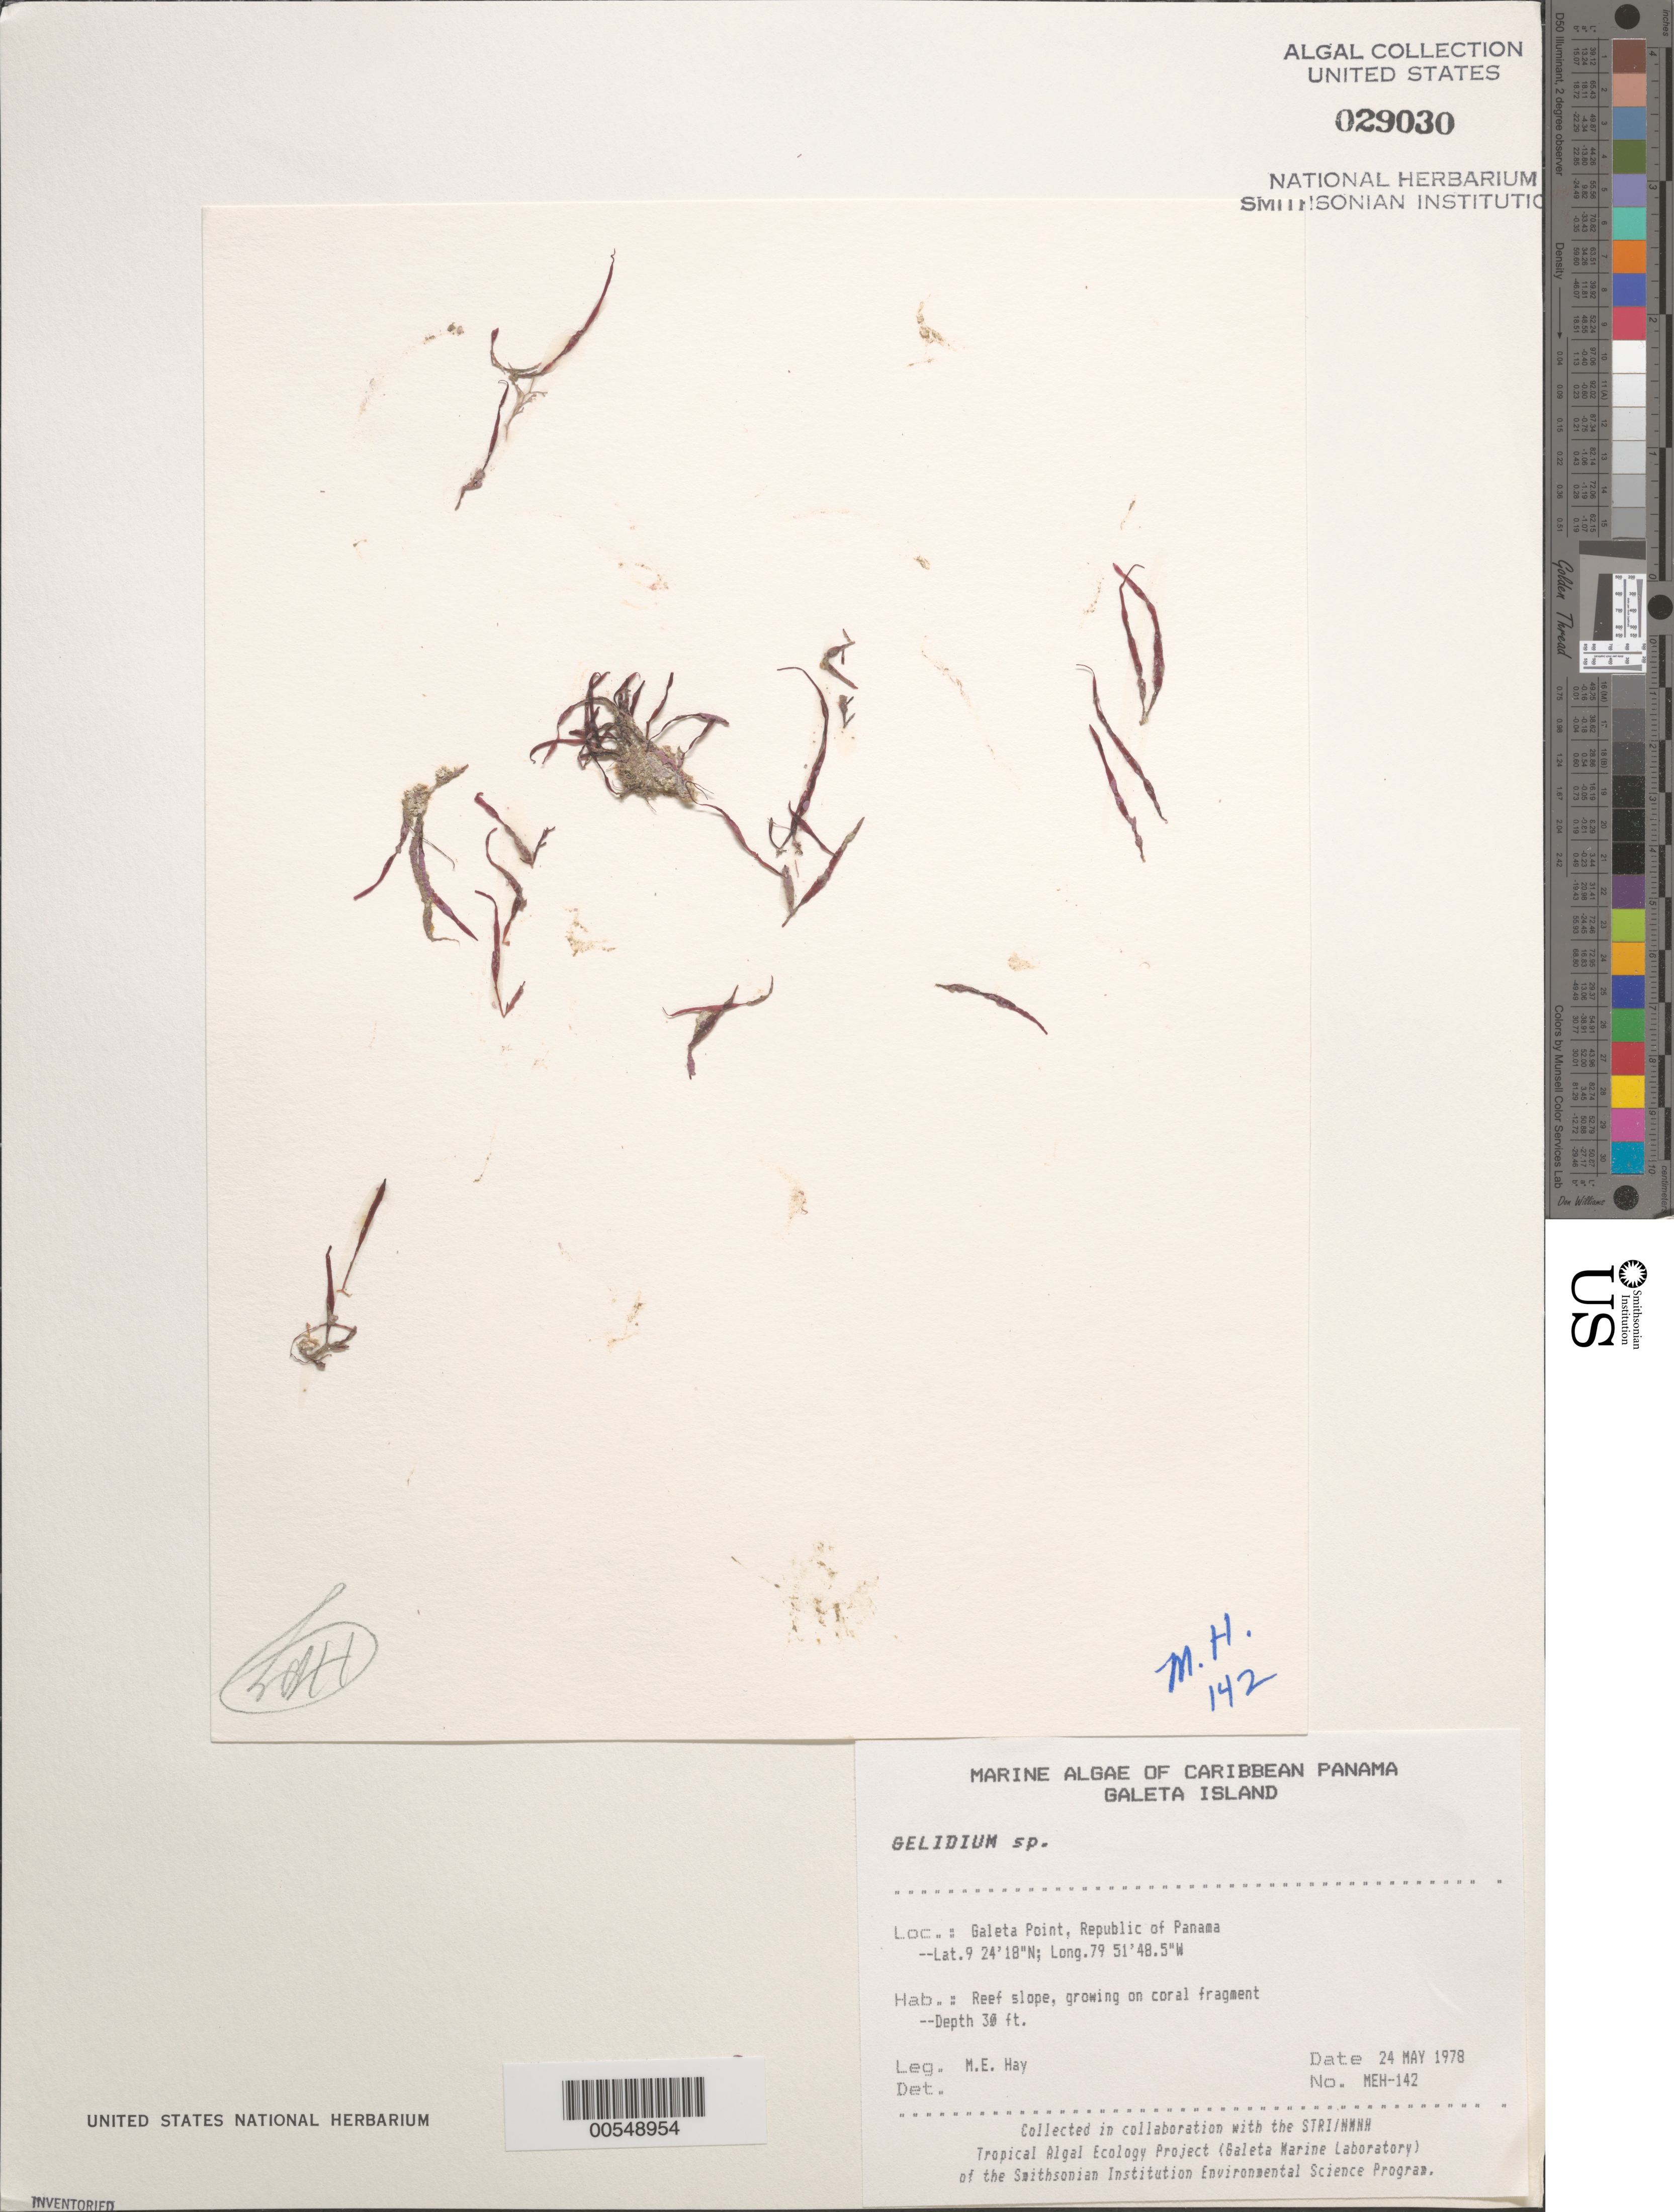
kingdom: Plantae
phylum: Rhodophyta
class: Florideophyceae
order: Gelidiales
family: Gelidiaceae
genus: Gelidium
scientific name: Gelidium sp.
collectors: M. E. Hay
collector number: MEH-142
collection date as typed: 24 May 1978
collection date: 1978-05-24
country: Panama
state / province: Colón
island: Galeta Island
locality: Galeta Point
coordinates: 9 24' 18" N, 79 51' 48.5" W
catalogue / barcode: US 29030